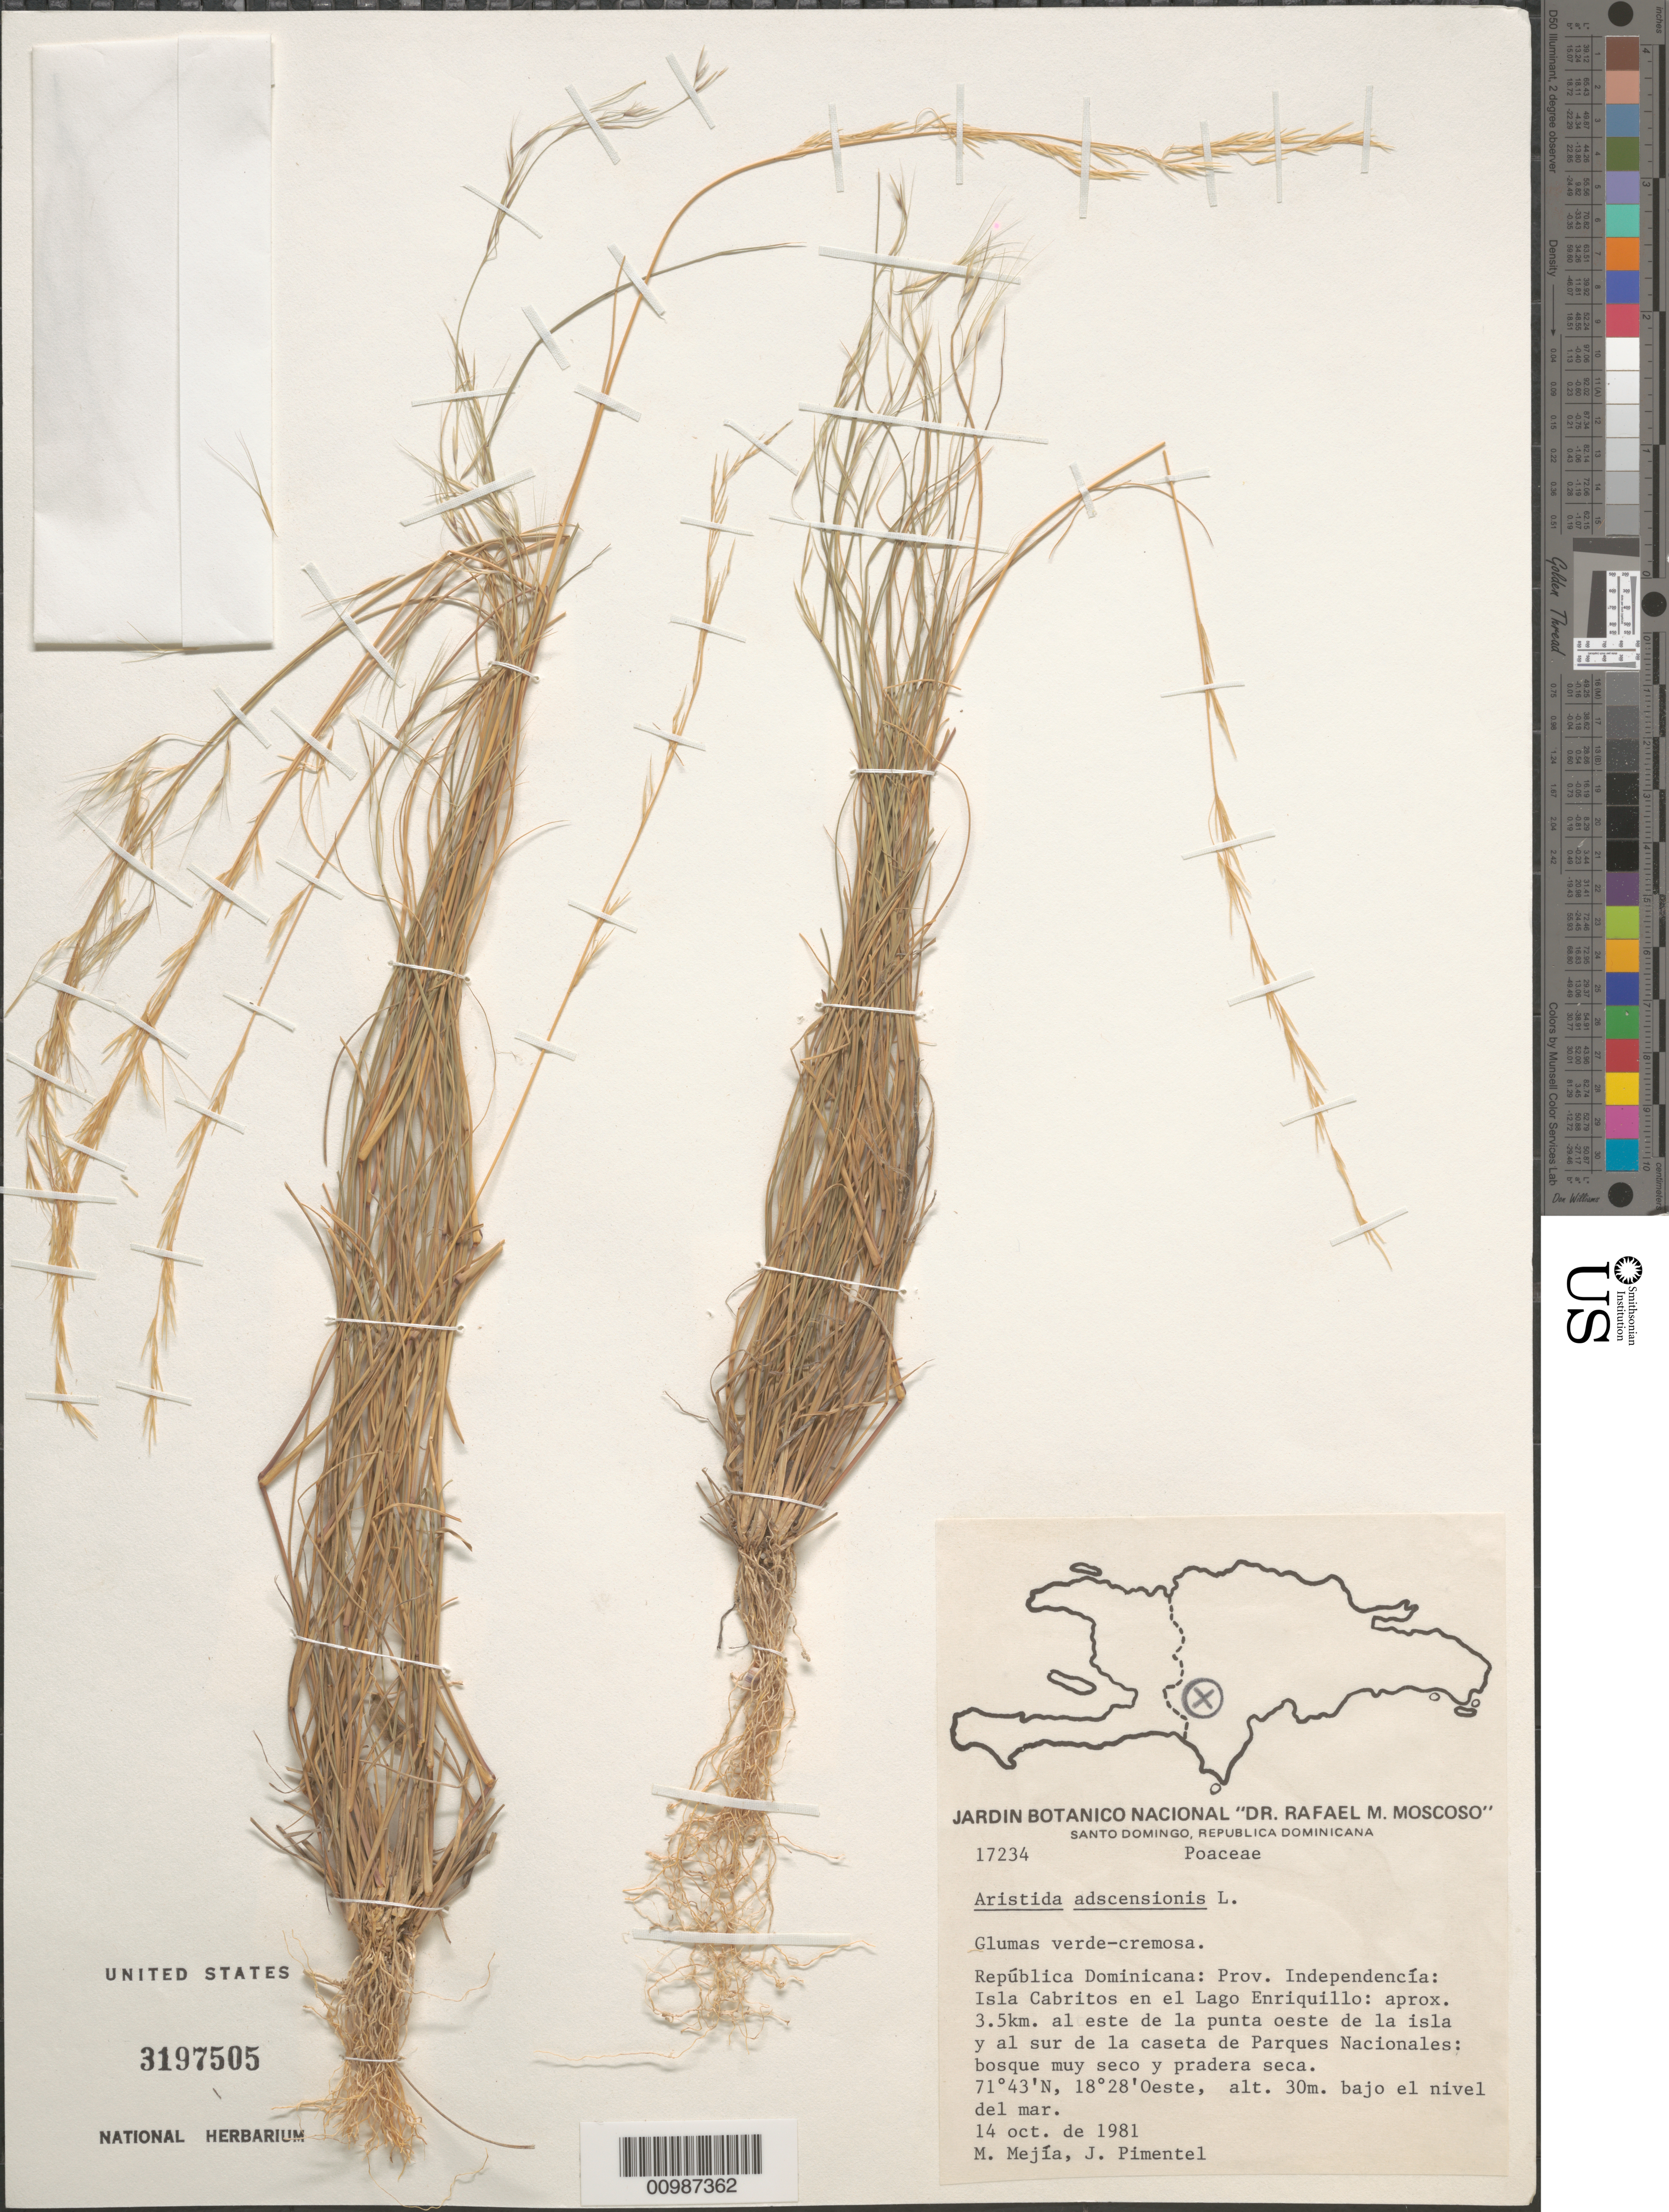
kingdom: Plantae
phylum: Tracheophyta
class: Liliopsida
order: Poales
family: Poaceae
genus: Aristida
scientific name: Aristida adscensionis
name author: L.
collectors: M. Mejia & J. Pimentel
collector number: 17234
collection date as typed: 14 Oct 1981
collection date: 1981-10-14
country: Dominican Republic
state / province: Independencia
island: Hispaniola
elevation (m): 30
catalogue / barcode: US 3197505